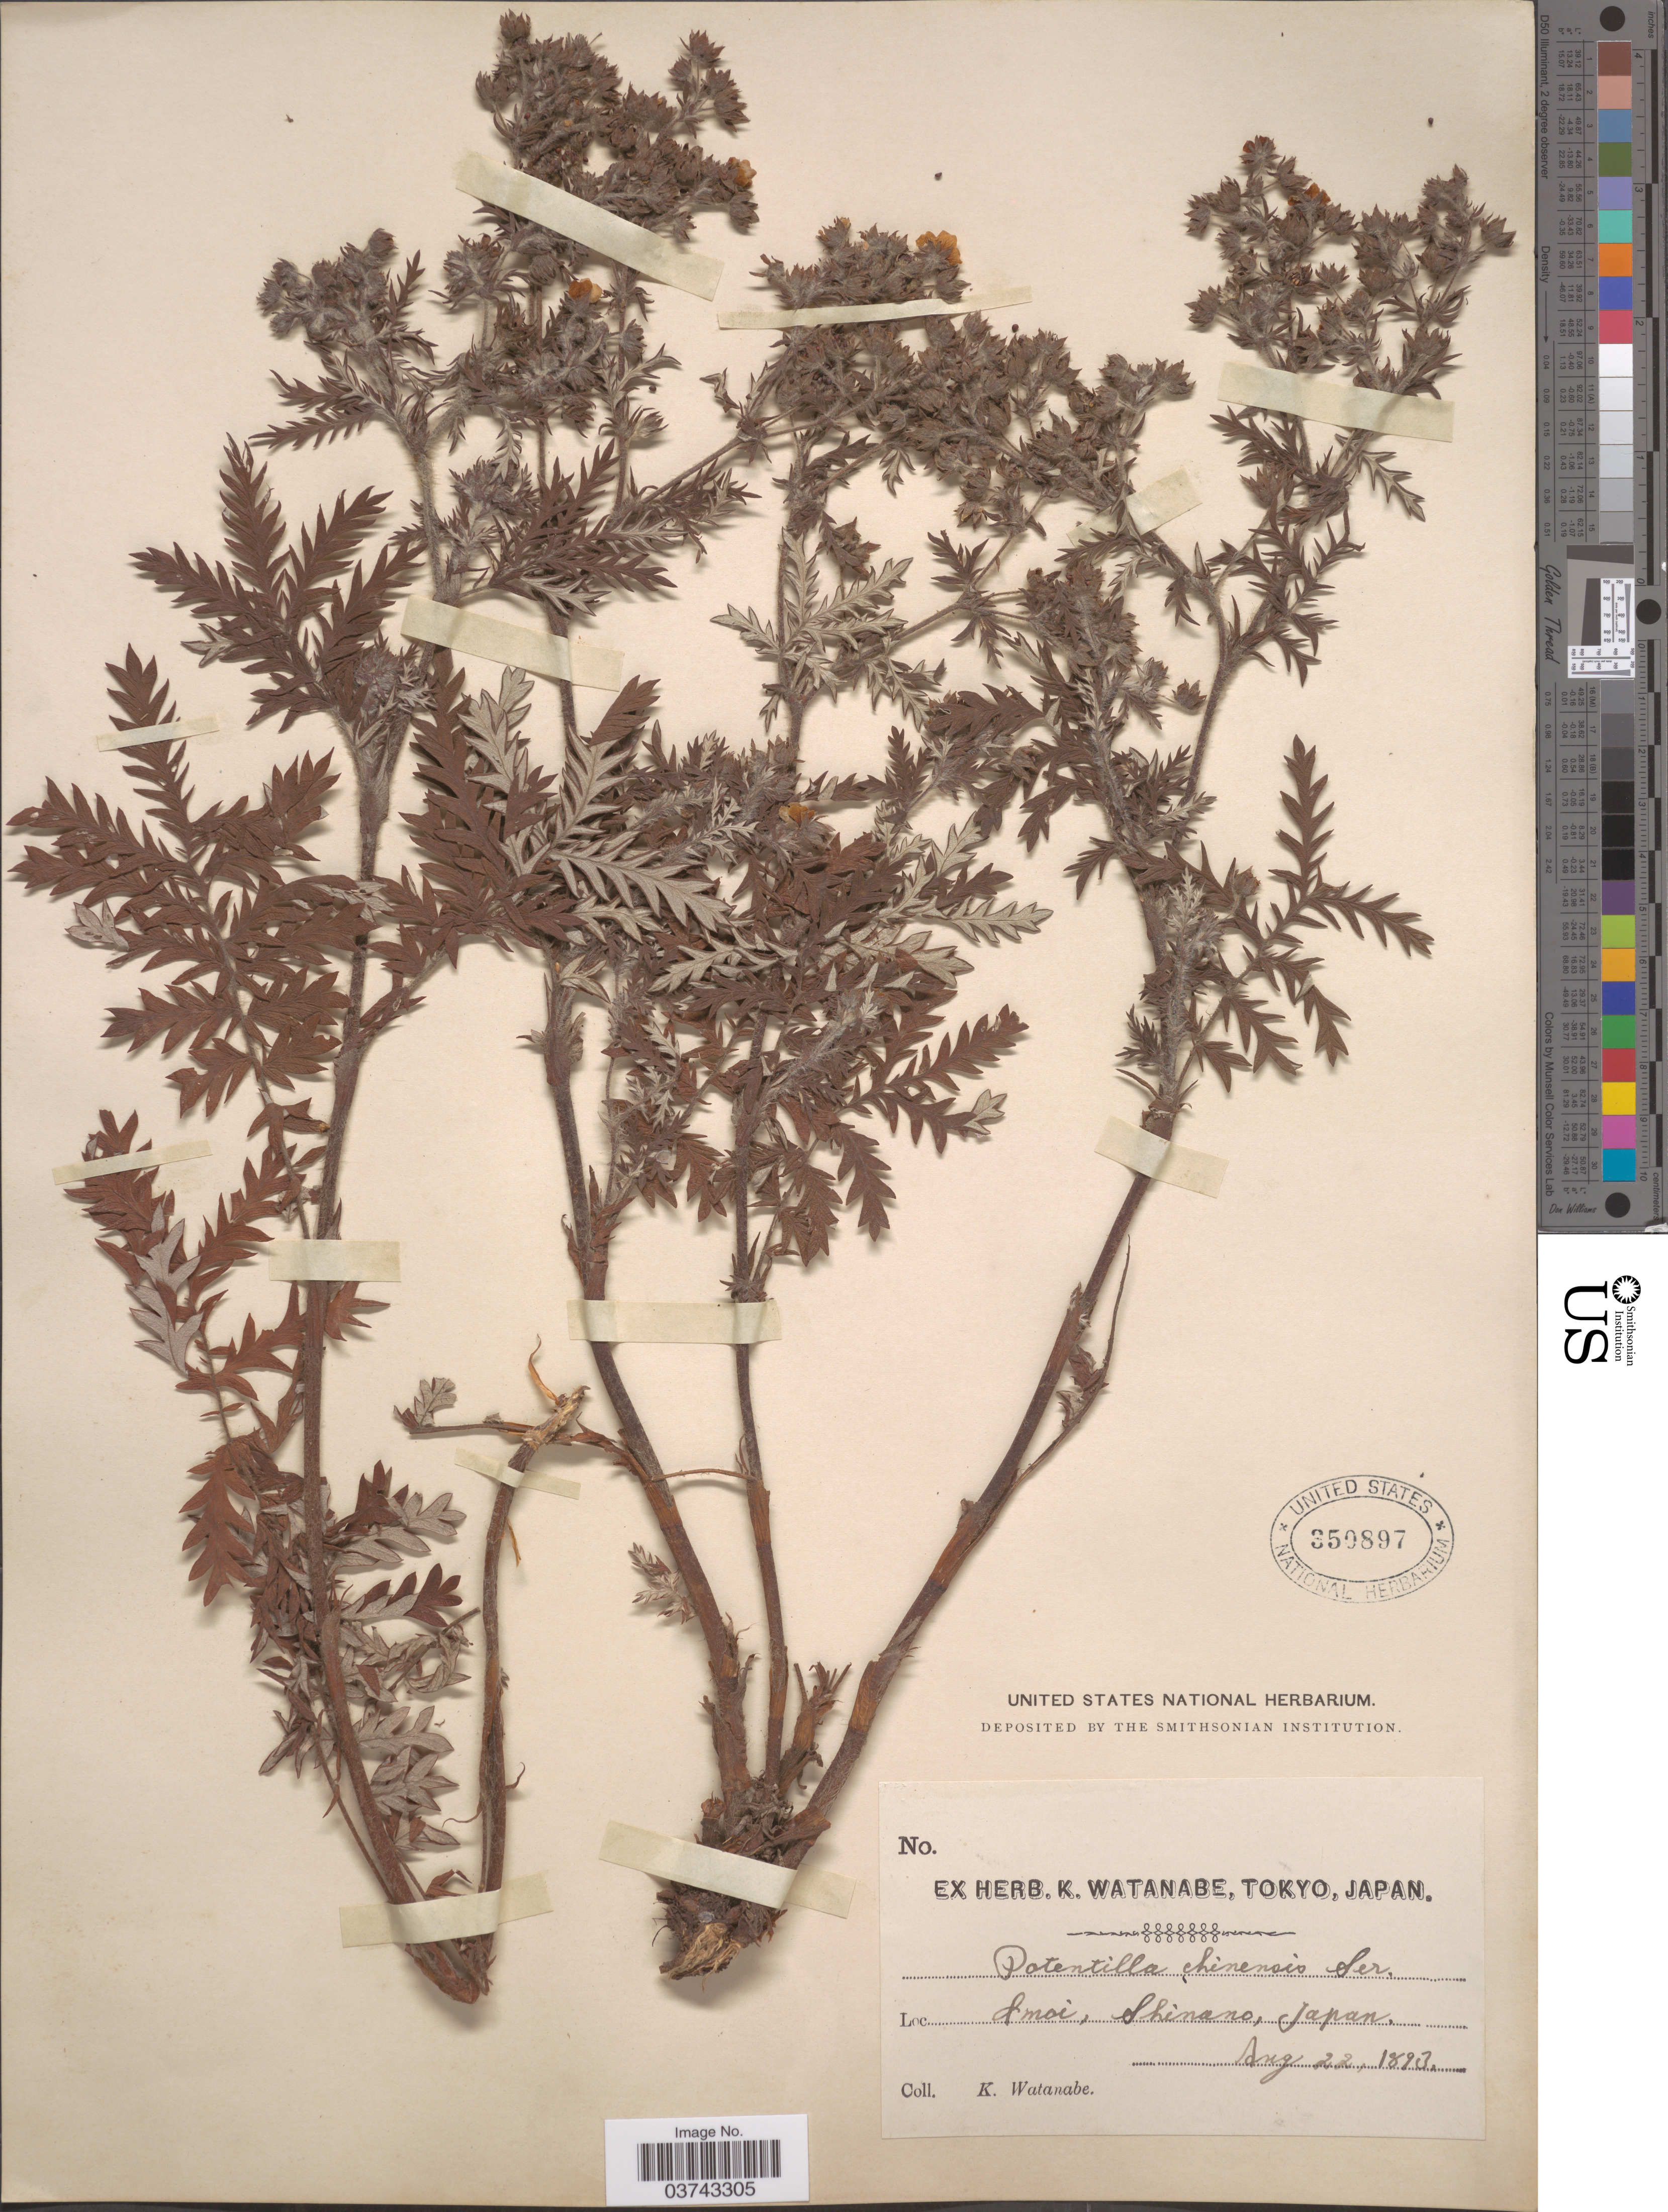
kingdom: Plantae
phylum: Tracheophyta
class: Magnoliopsida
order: Rosales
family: Rosaceae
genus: Potentilla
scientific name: Potentilla chinensis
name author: Ser.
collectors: K. Watanabe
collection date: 1893-08-22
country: Japan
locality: Imai, Shinano.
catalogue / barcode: US 350897